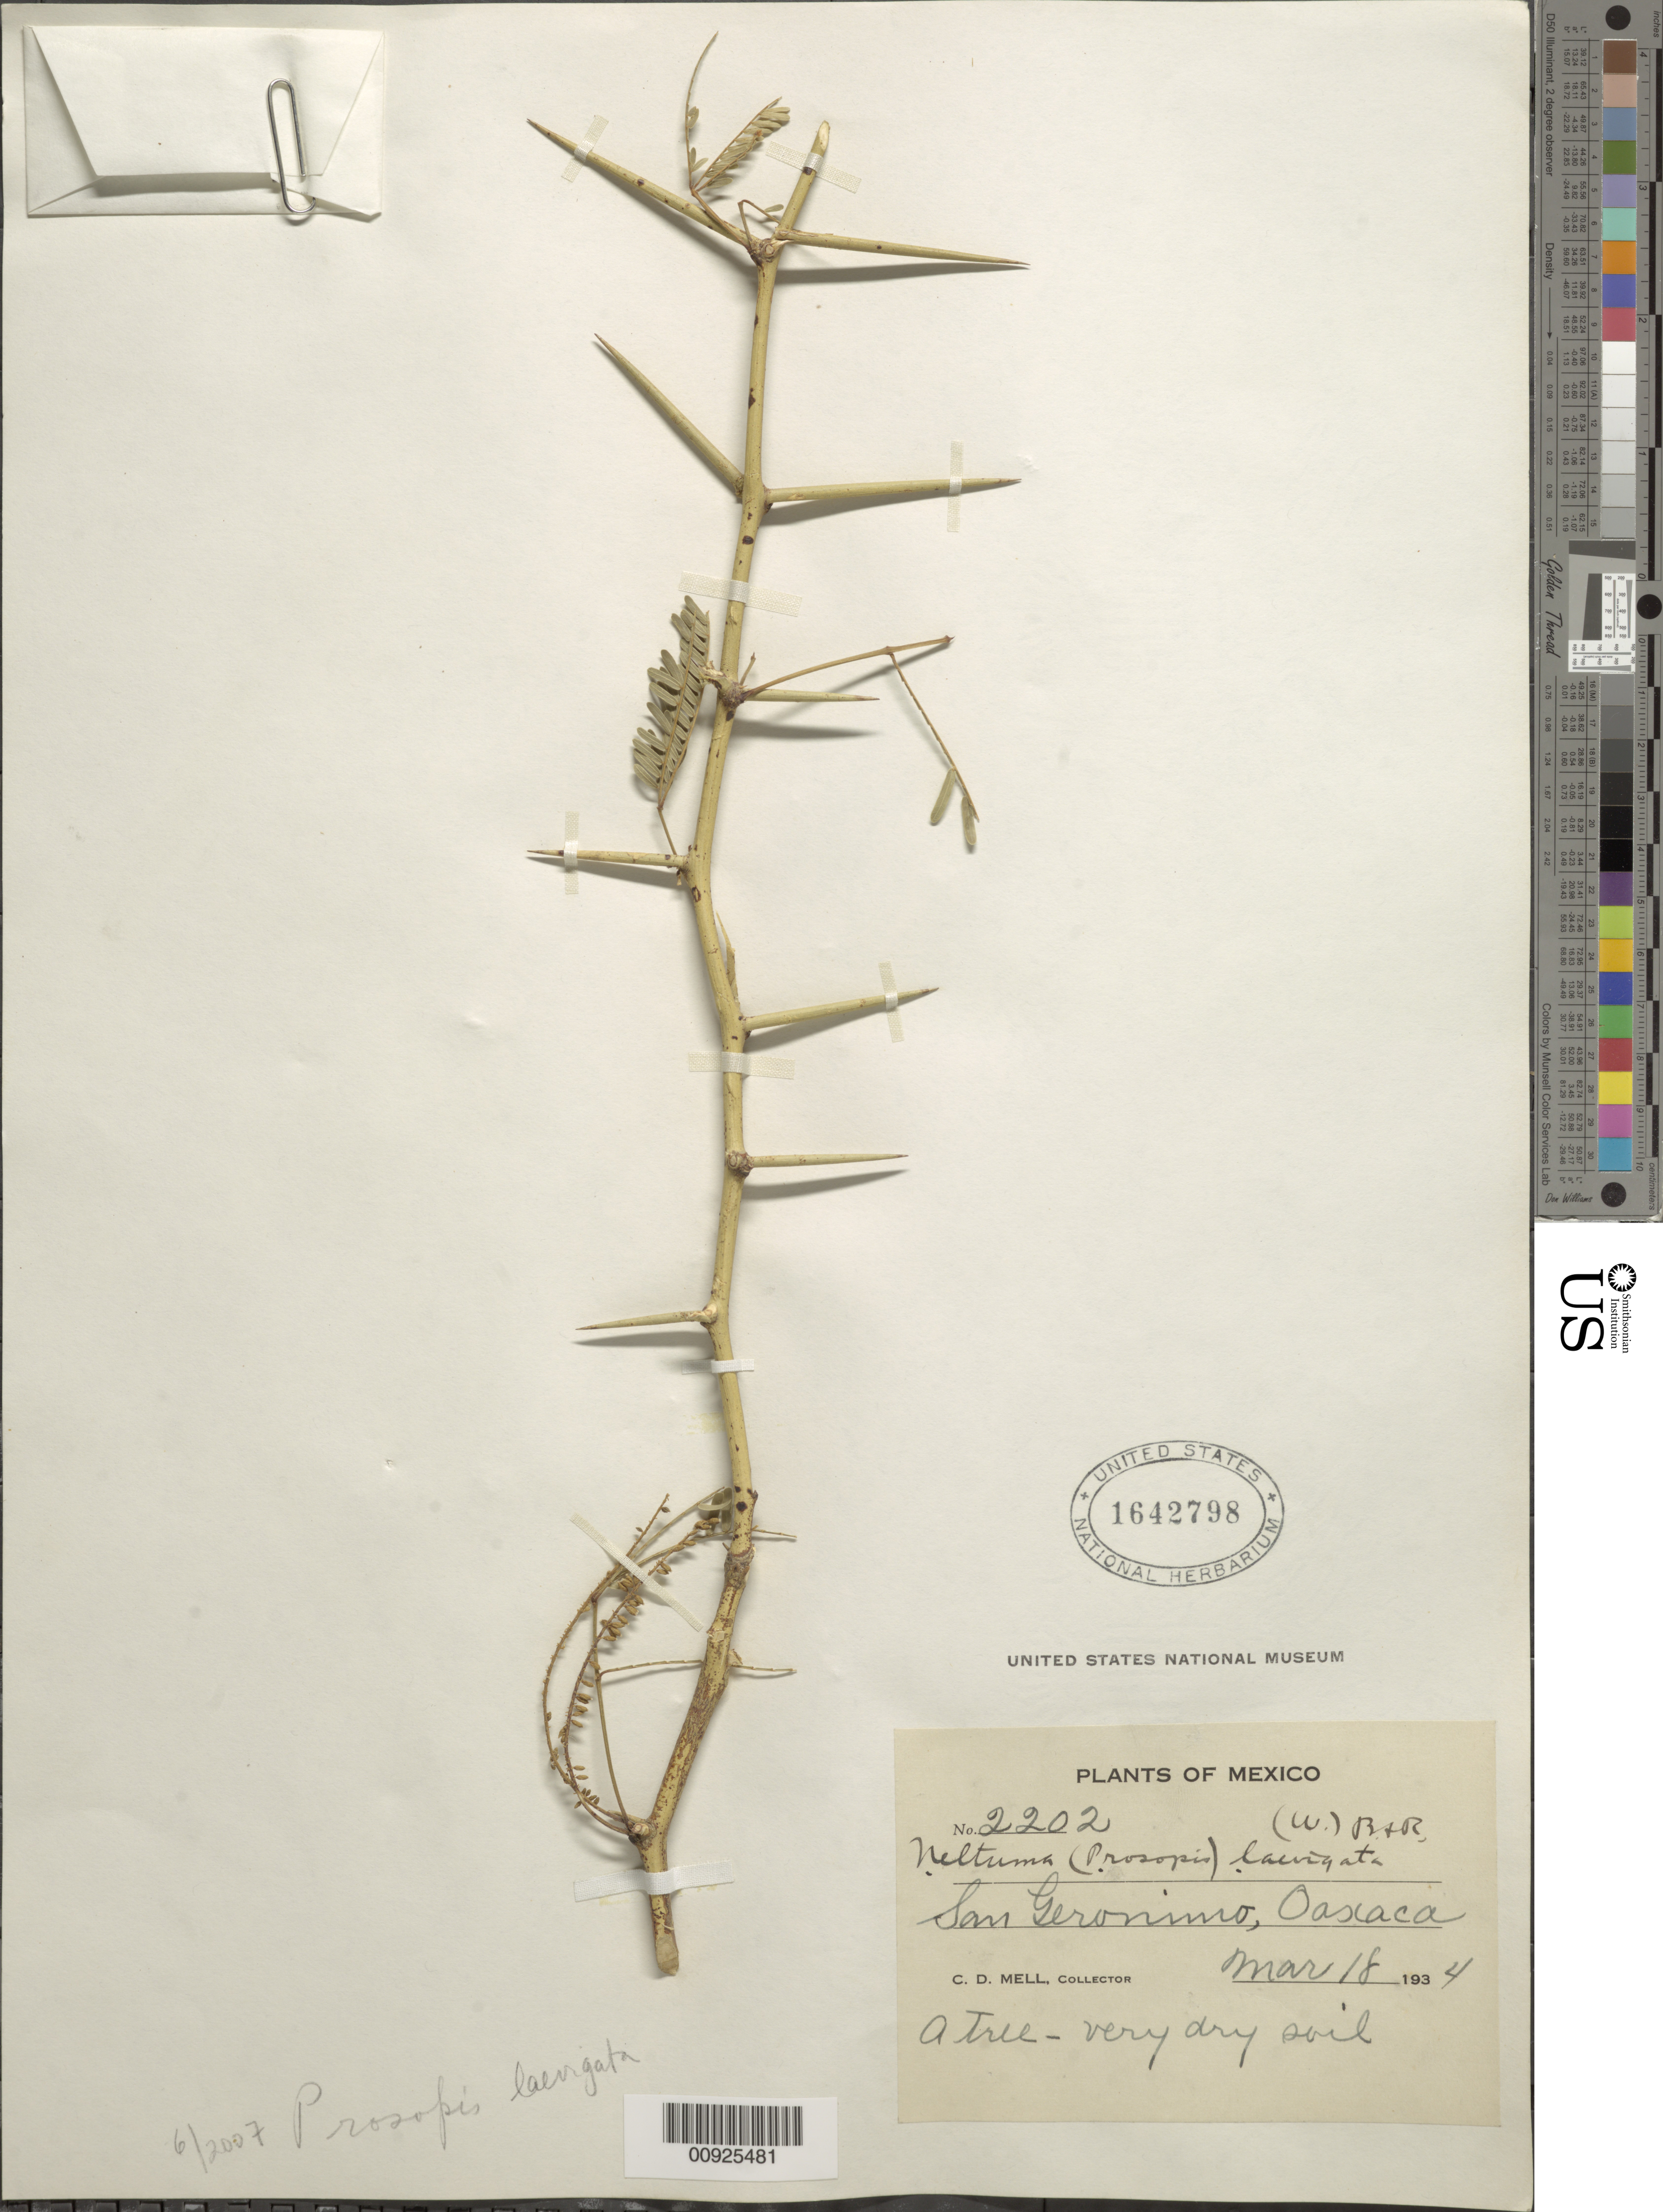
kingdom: Plantae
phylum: Tracheophyta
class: Magnoliopsida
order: Fabales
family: Fabaceae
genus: Neltuma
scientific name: Neltuma laevigata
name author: (Humb. & Bonpl. ex Willd.) Britton & Rose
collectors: C. D. Mell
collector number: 2202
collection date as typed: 18 Mar 1934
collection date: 1934-03-18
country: Mexico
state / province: Oaxaca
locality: San Geronimo, Oaxaca.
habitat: Very dry soil.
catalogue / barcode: US 1642798